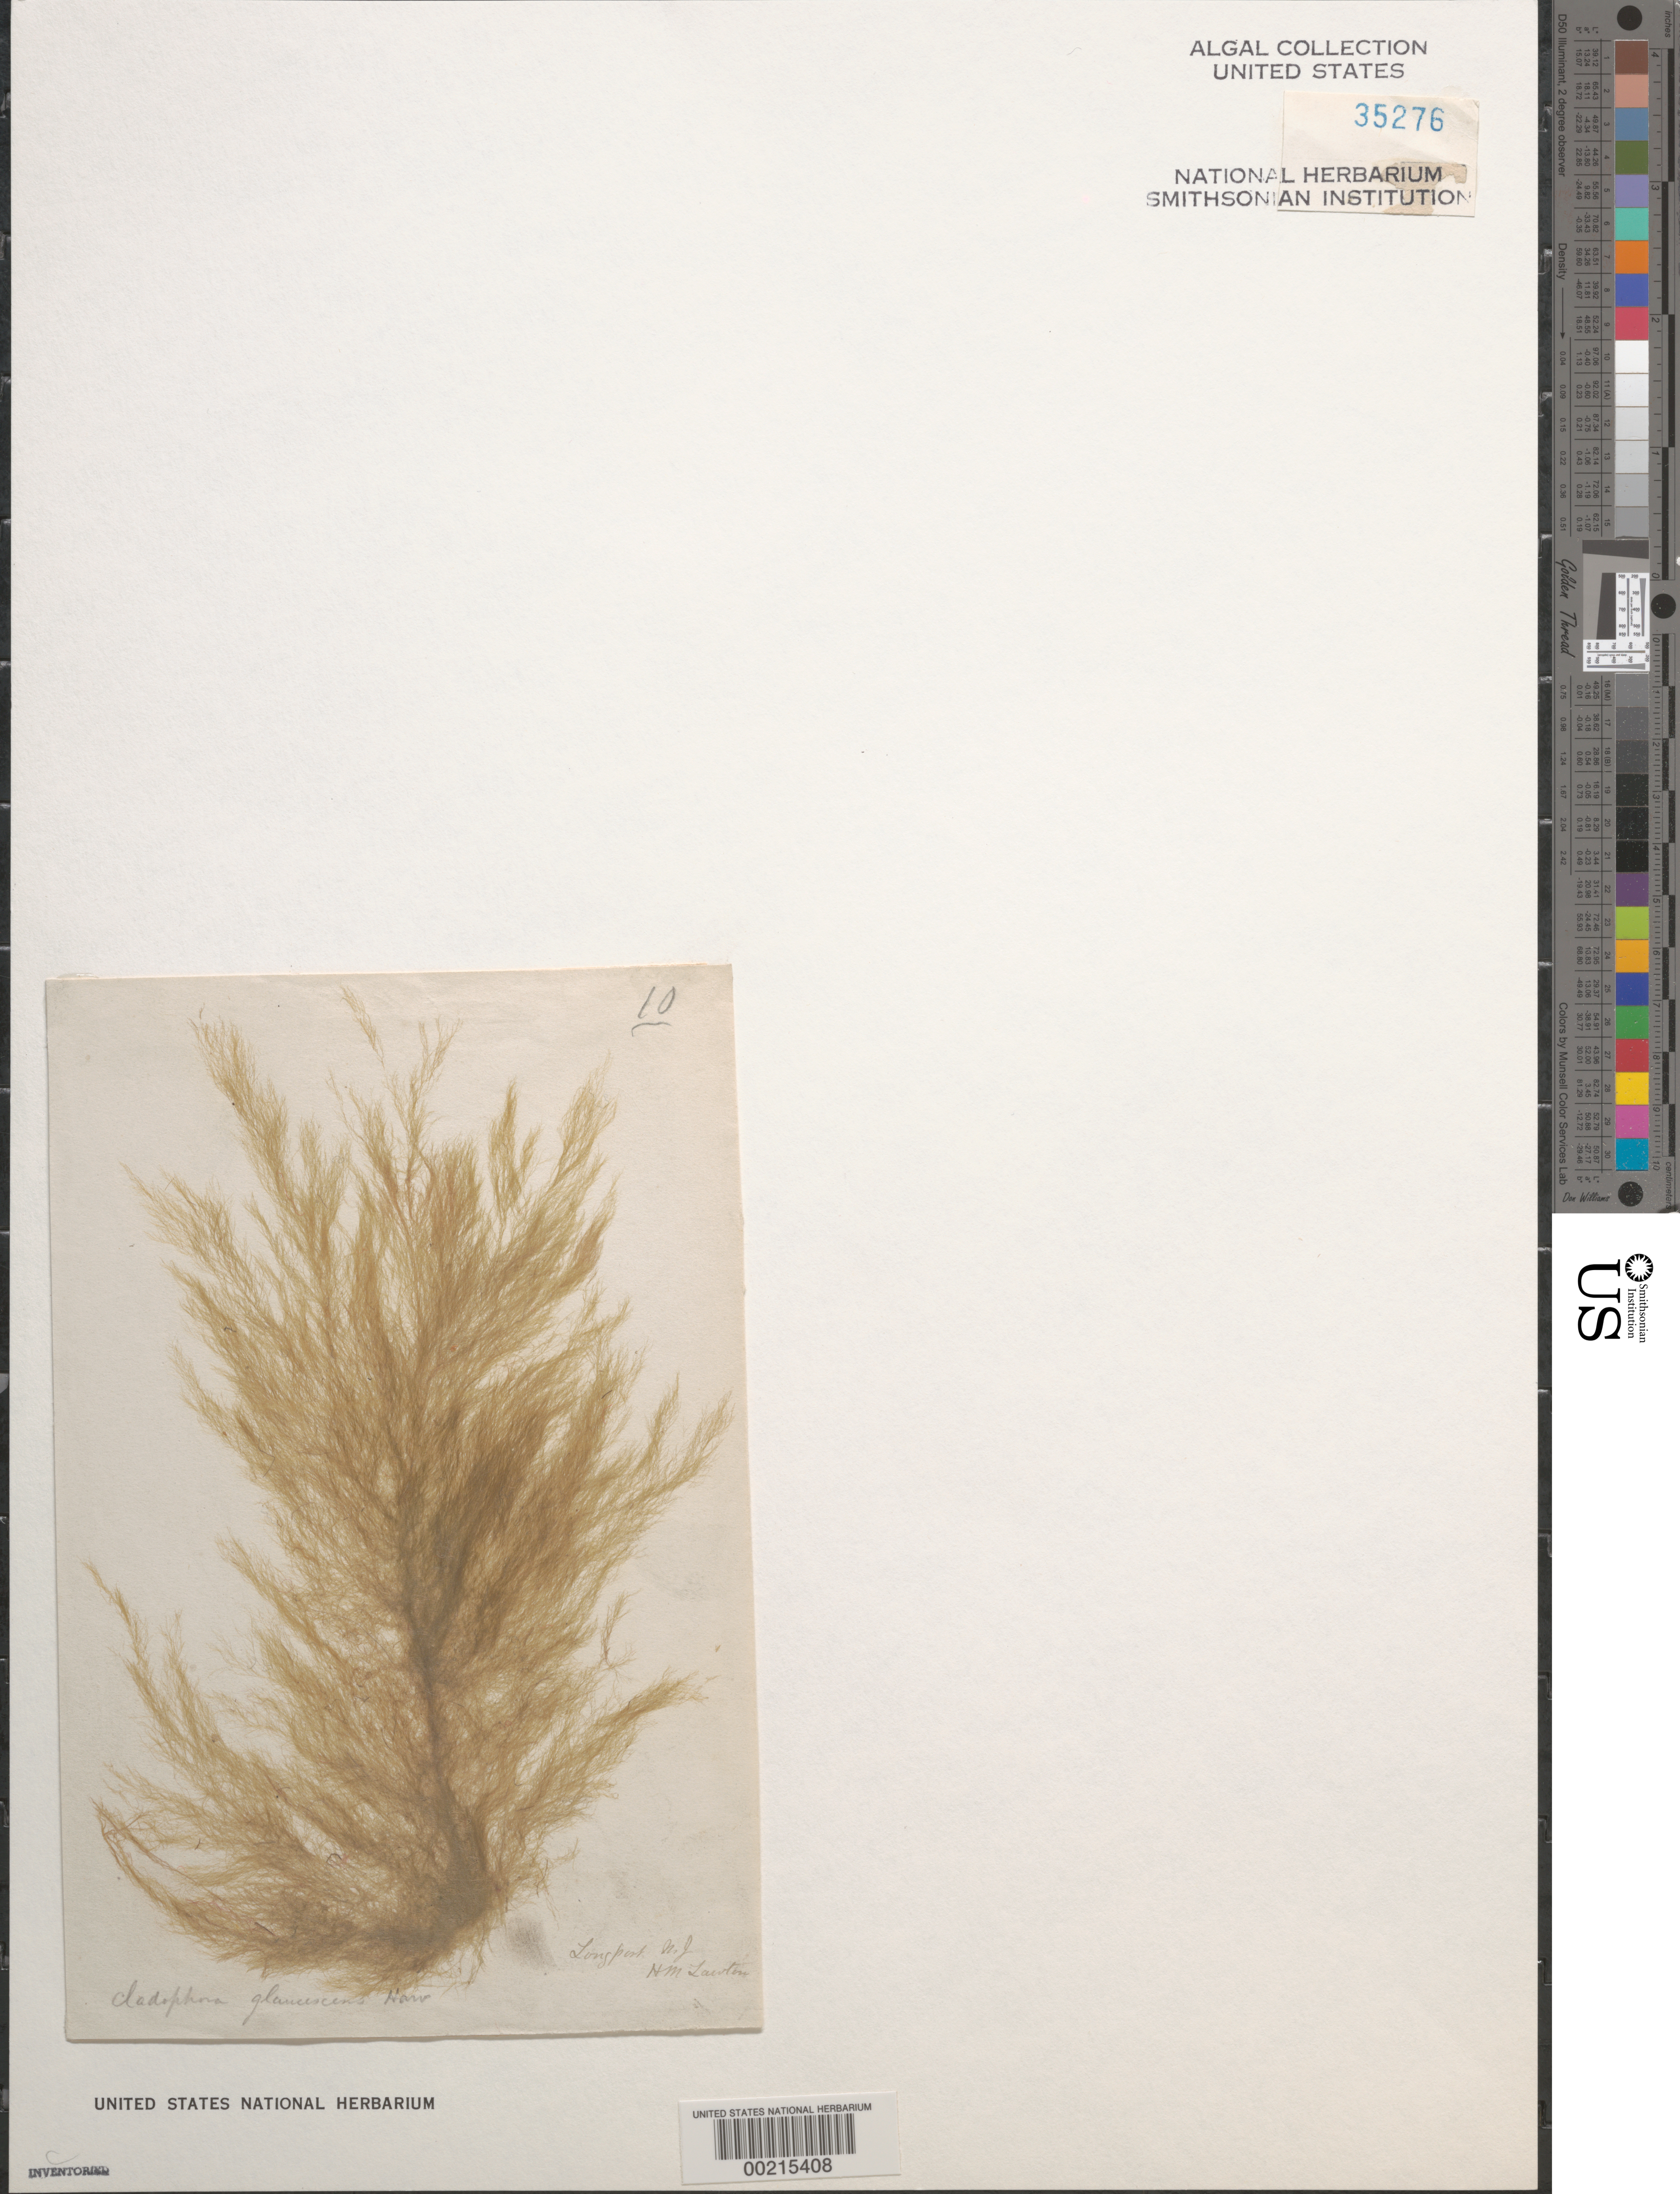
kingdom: Plantae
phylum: Chlorophyta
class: Ulvophyceae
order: Cladophorales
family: Cladophoraceae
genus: Cladophora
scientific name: Cladophora sericea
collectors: H. Lawton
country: United States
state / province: New Jersey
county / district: Atlantic County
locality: Longport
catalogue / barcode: US 35276